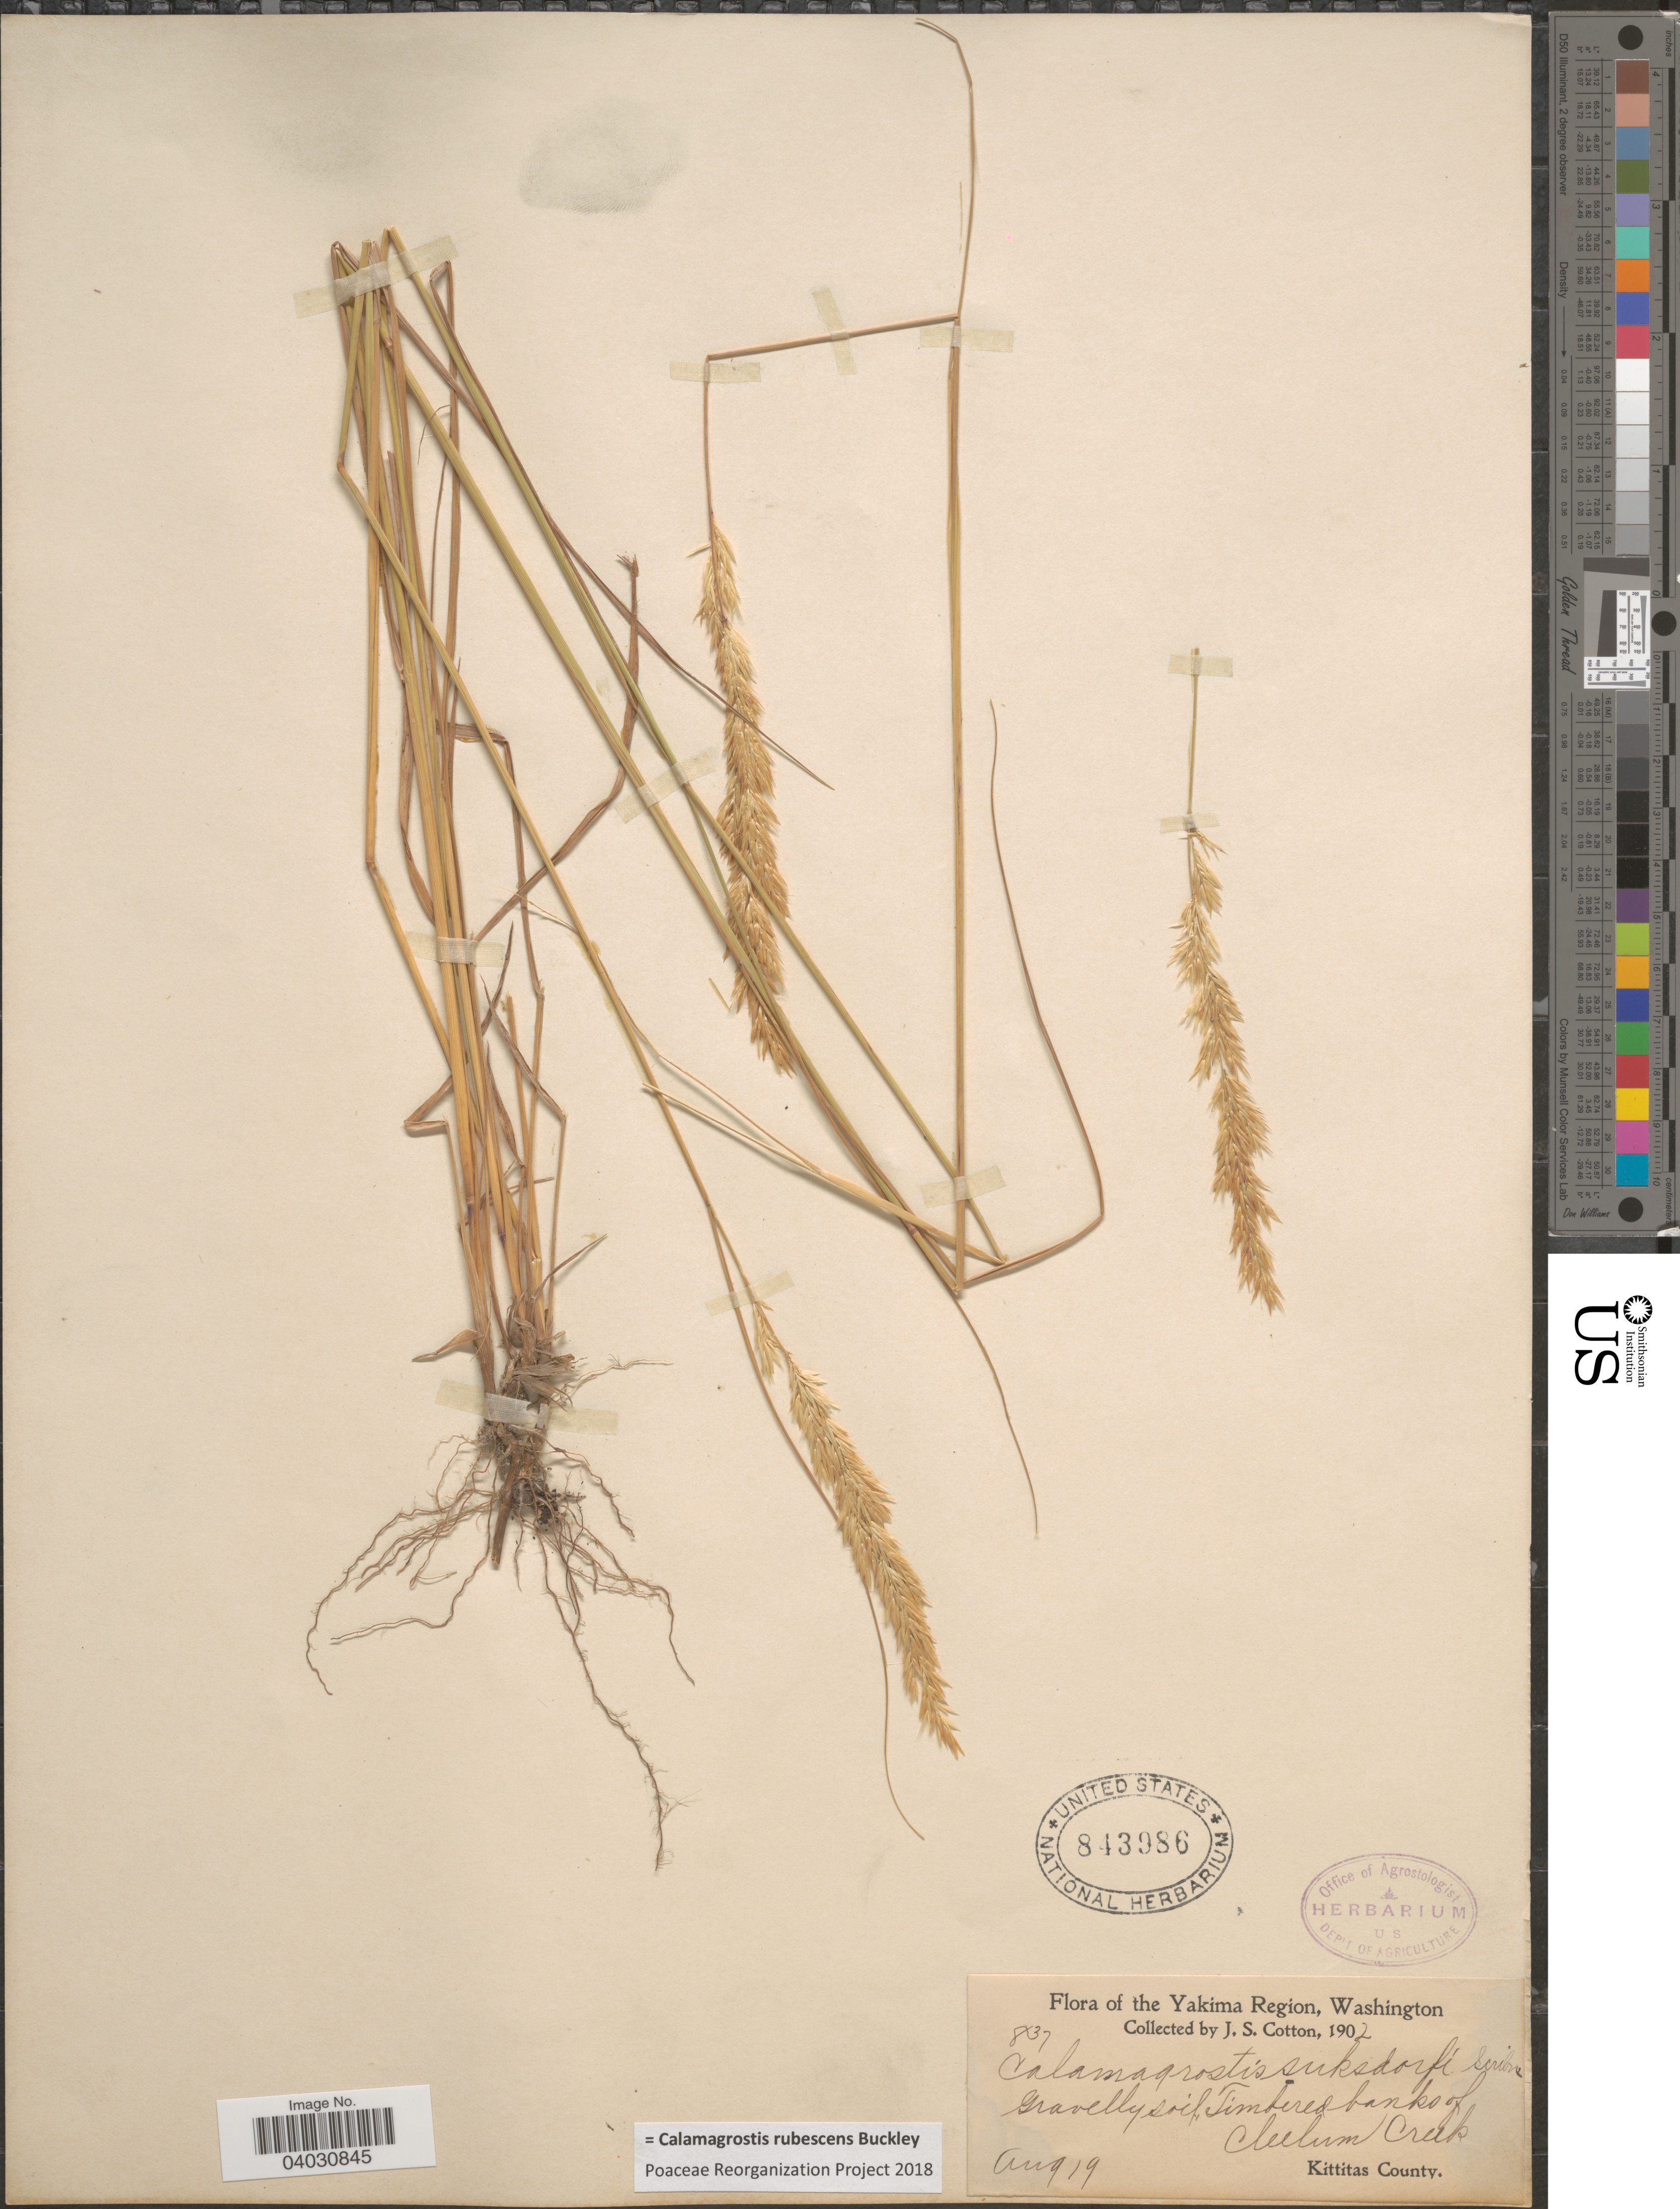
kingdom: Plantae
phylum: Tracheophyta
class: Liliopsida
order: Poales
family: Poaceae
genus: Calamagrostis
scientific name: Calamagrostis rubescens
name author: Buckley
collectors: J. S. Cotton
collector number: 837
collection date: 1902-08-19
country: United States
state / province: Washington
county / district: Kittitas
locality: The Yakima Region. Timbered banks of Cleelum Creek. Kittitas County.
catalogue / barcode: US 843986